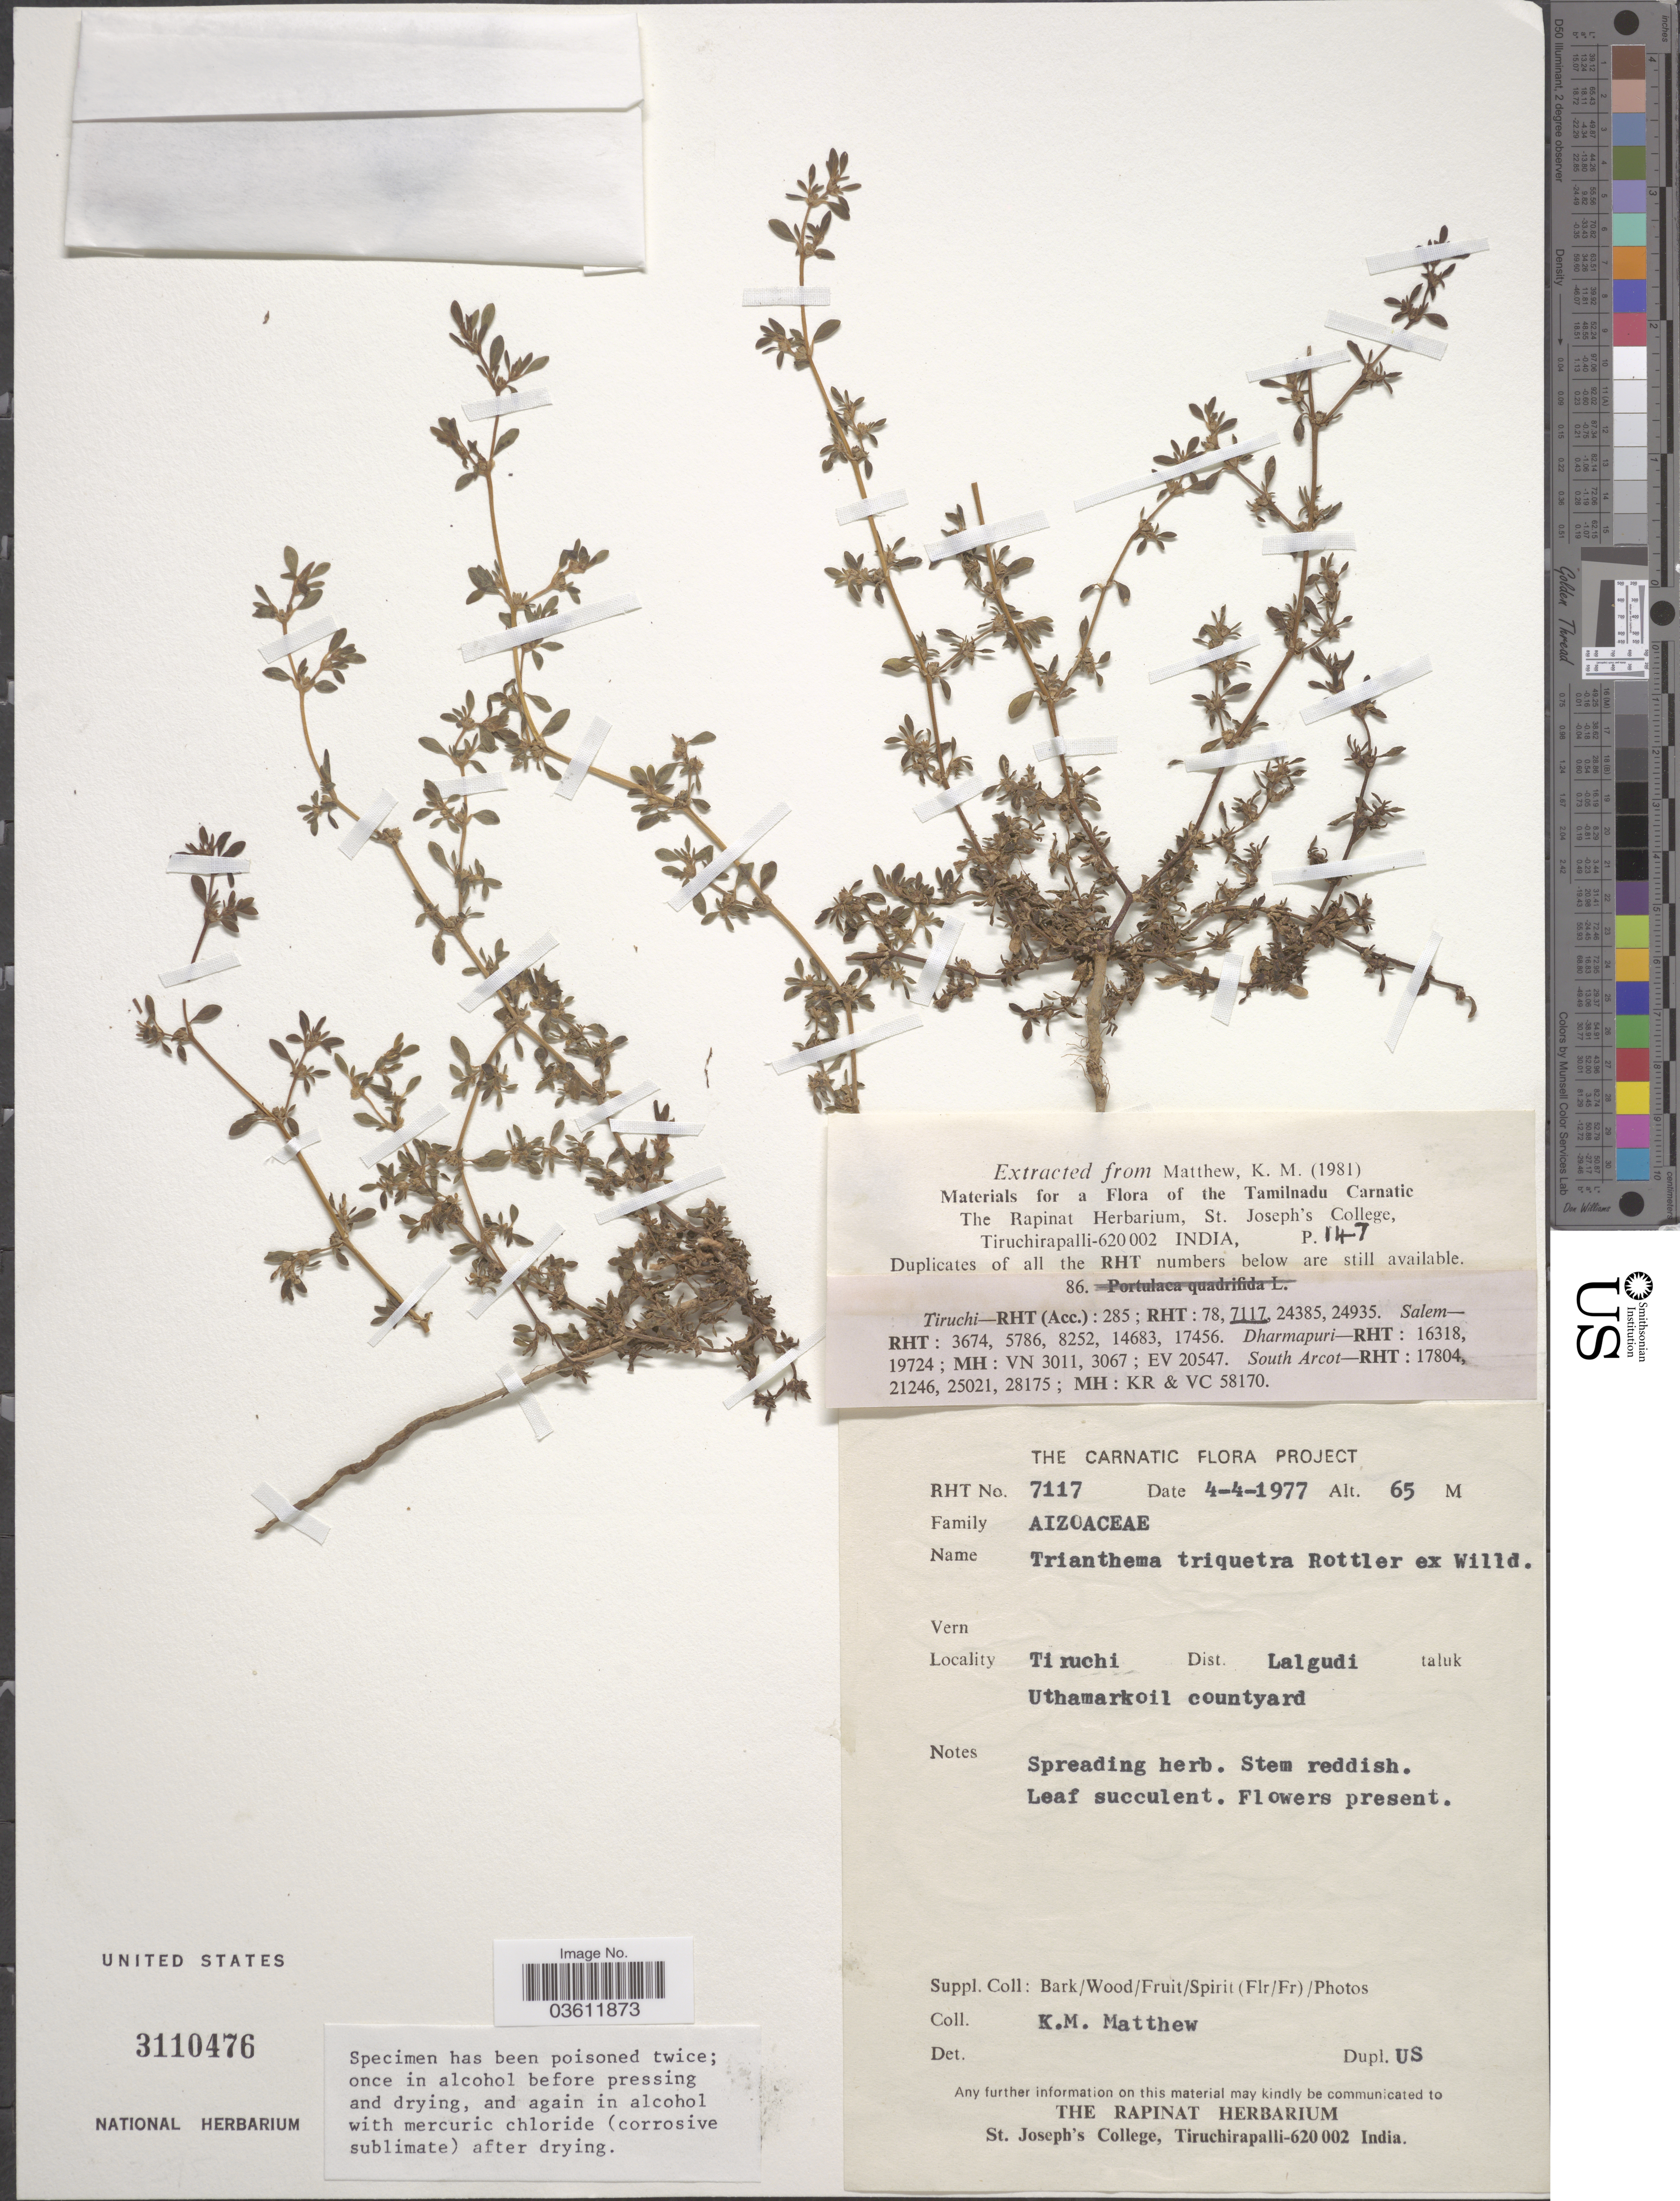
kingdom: Plantae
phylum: Tracheophyta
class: Magnoliopsida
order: Caryophyllales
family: Aizoaceae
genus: Trianthema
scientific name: Trianthema triquetrum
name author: Willd. ex Spreng.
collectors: K. M. Matthew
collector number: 7117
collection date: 1977-04-04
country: India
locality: The Carnatic. Tiruchi. Dist. Lalgudi taluk. Uthamarkoil countyard.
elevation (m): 65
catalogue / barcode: US 3110476